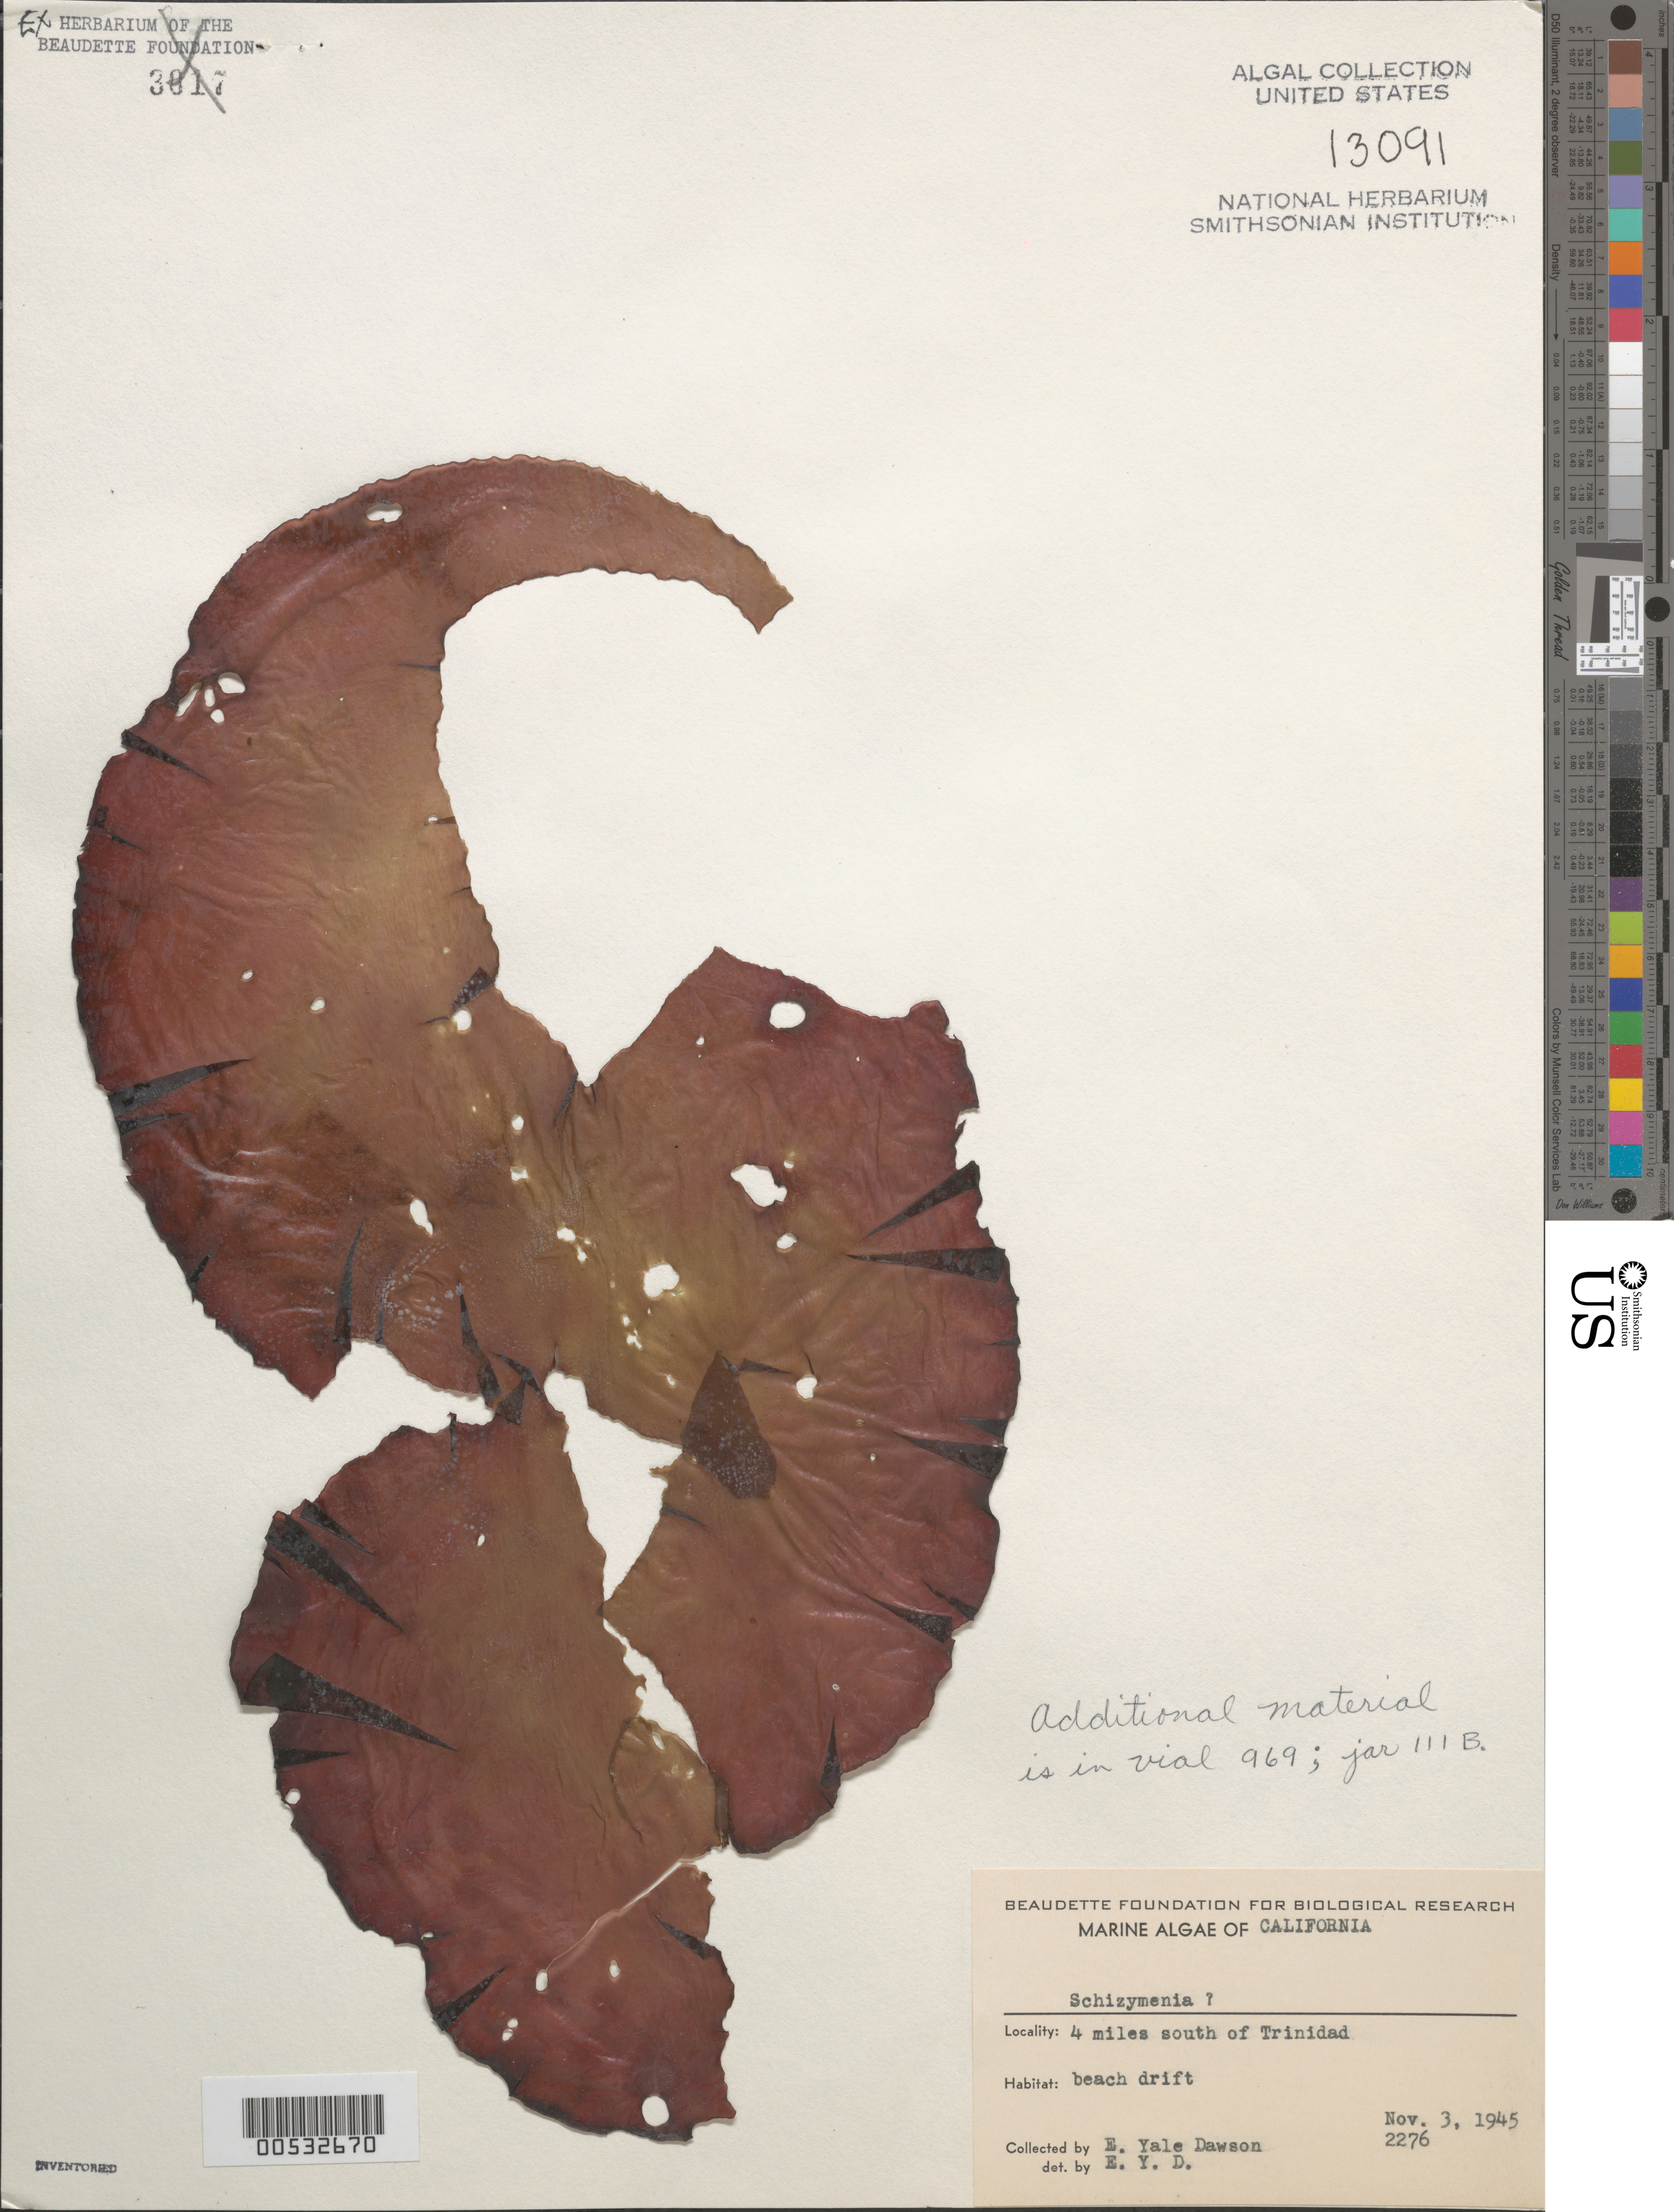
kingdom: Plantae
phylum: Rhodophyta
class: Florideophyceae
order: Nemastomatales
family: Schizymeniaceae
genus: Schizymenia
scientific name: Schizymenia sp.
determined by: Dawson, E. Y.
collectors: E. Y. Dawson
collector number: EYD 2276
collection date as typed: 03 Nov 1945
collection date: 1945-11-03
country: United States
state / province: California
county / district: Humboldt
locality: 4 miles south of Trinidad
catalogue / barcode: US 13091